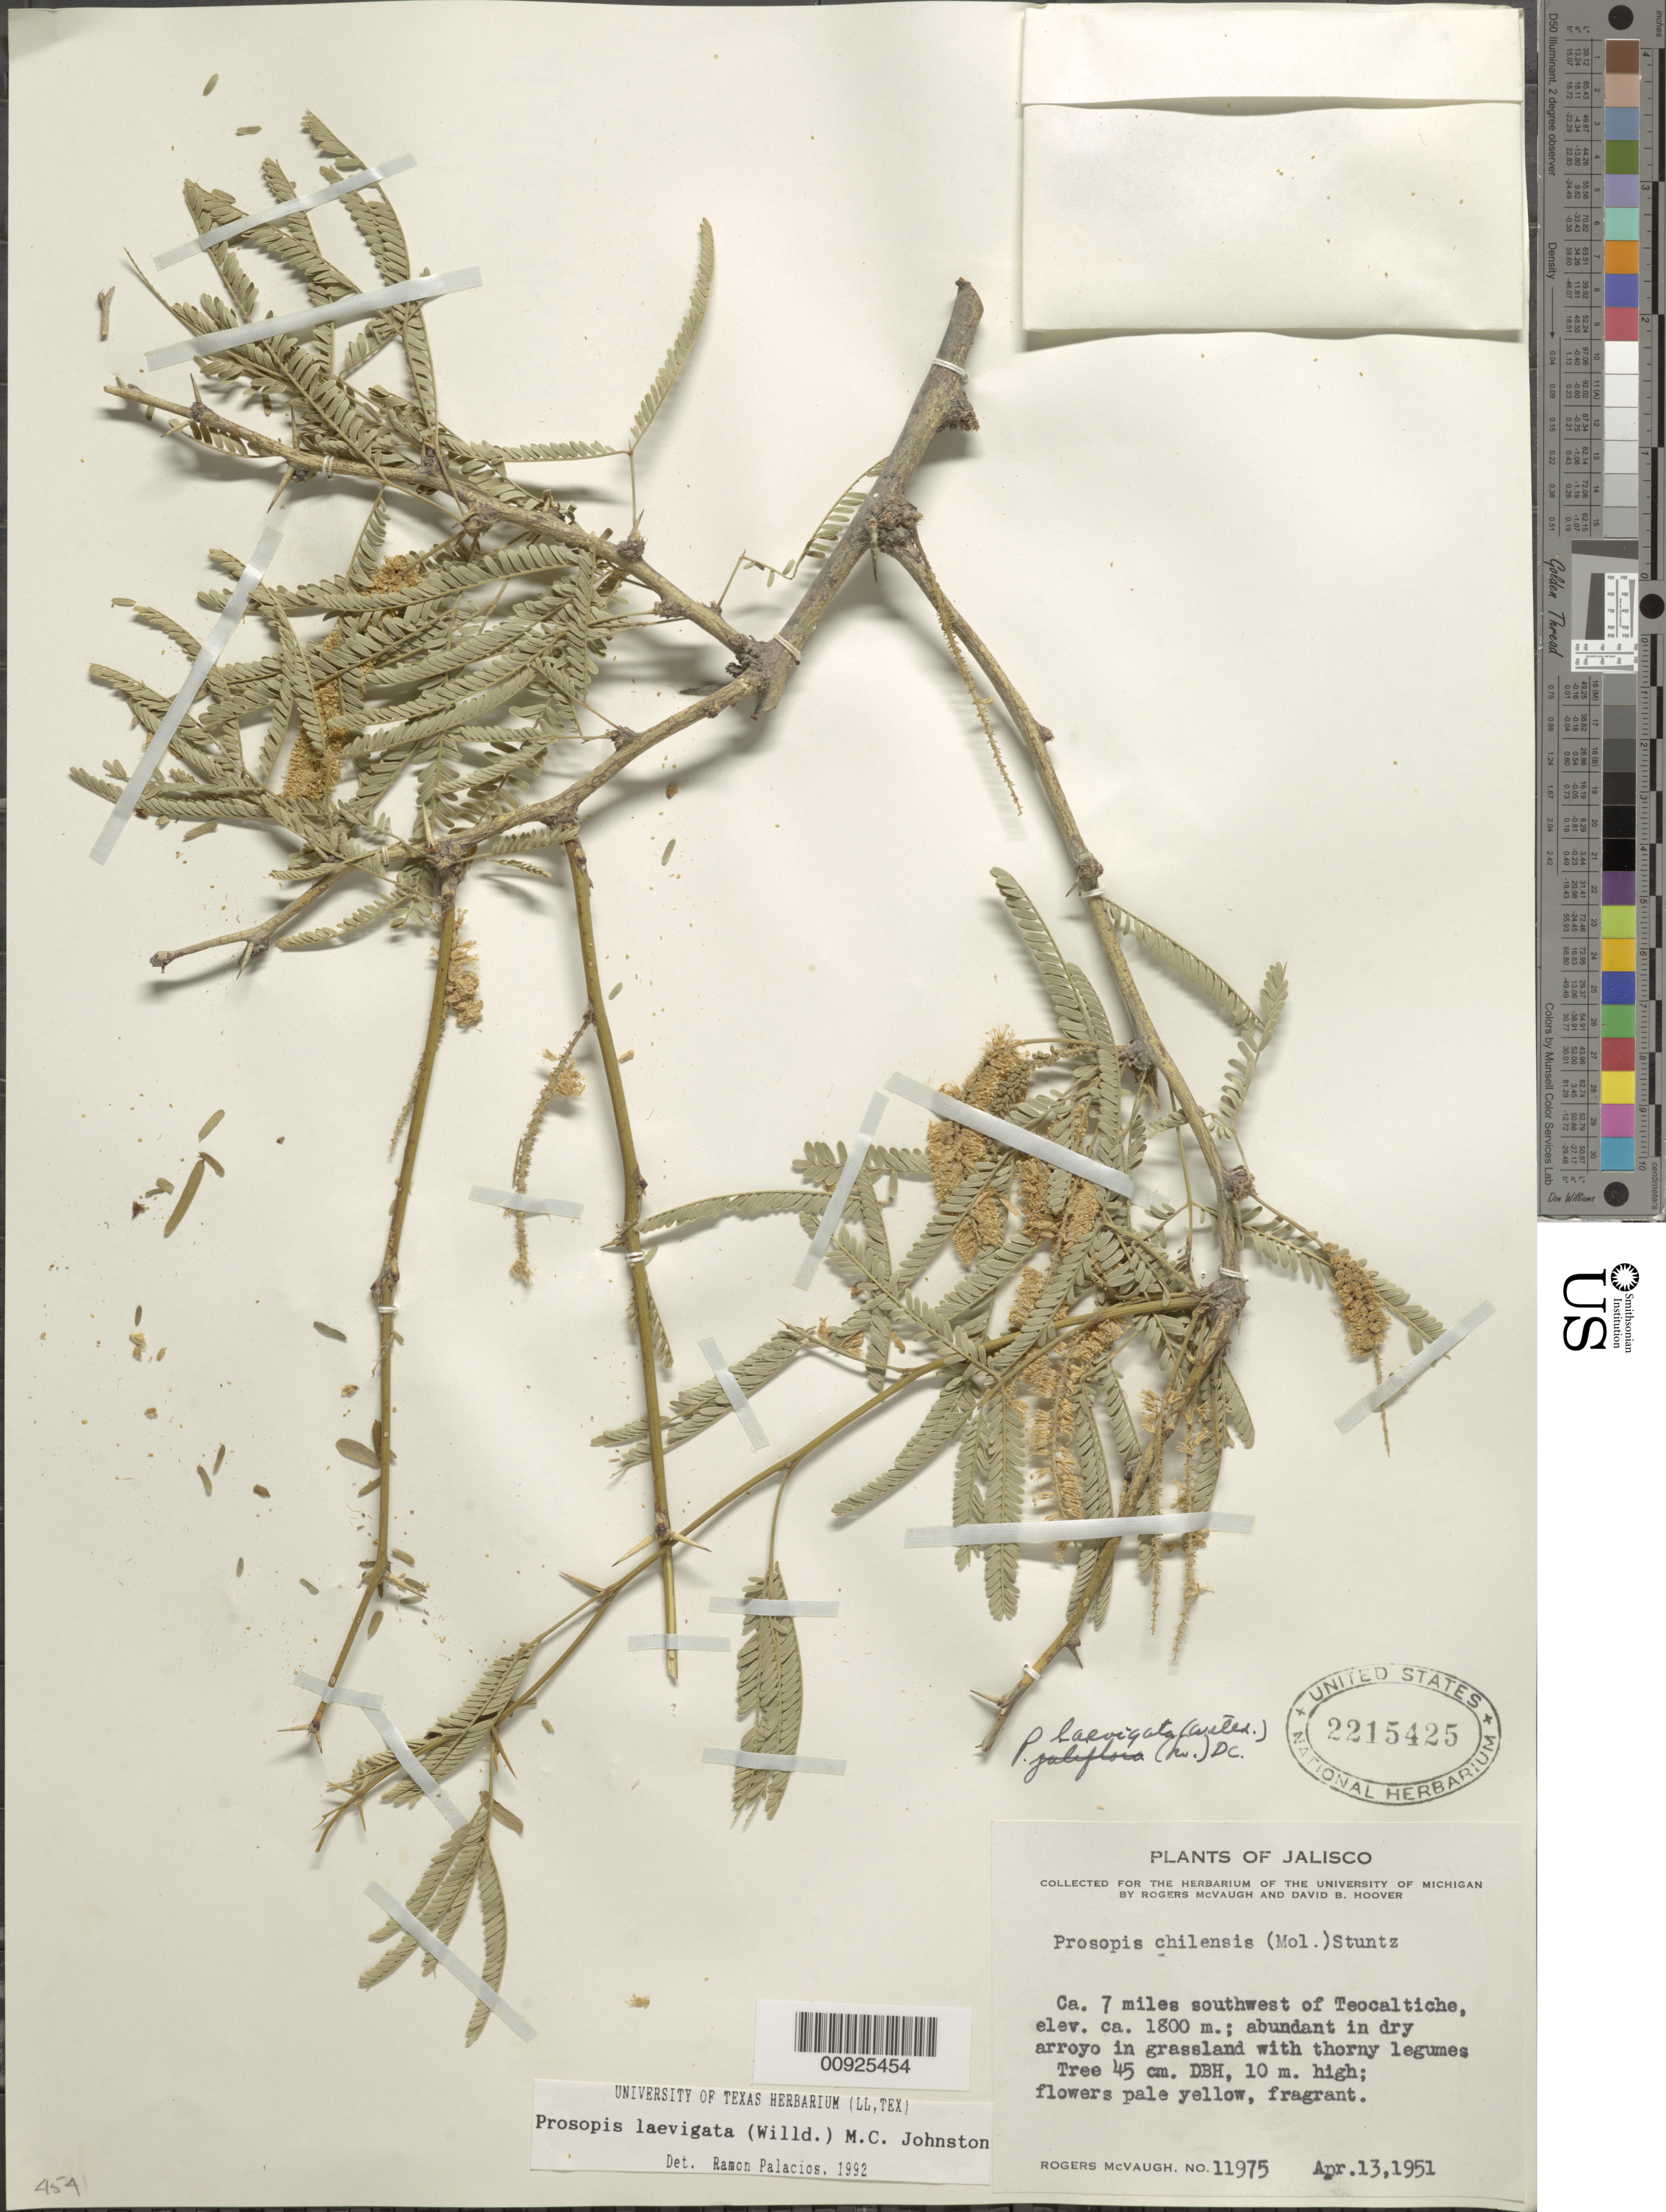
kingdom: Plantae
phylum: Tracheophyta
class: Magnoliopsida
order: Fabales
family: Fabaceae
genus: Neltuma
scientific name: Neltuma laevigata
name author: (Humb. & Bonpl. ex Willd.) Britton & Rose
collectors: R. McVaugh & D. B. Hoover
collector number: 11975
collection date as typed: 13 Apr 1951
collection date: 1951-04-13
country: Mexico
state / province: Jalisco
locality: Ca. 7 miles southwest of Teocaltiche.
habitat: Abundant in dry arroyo in grassland with thorny legumes.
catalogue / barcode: US 2215425